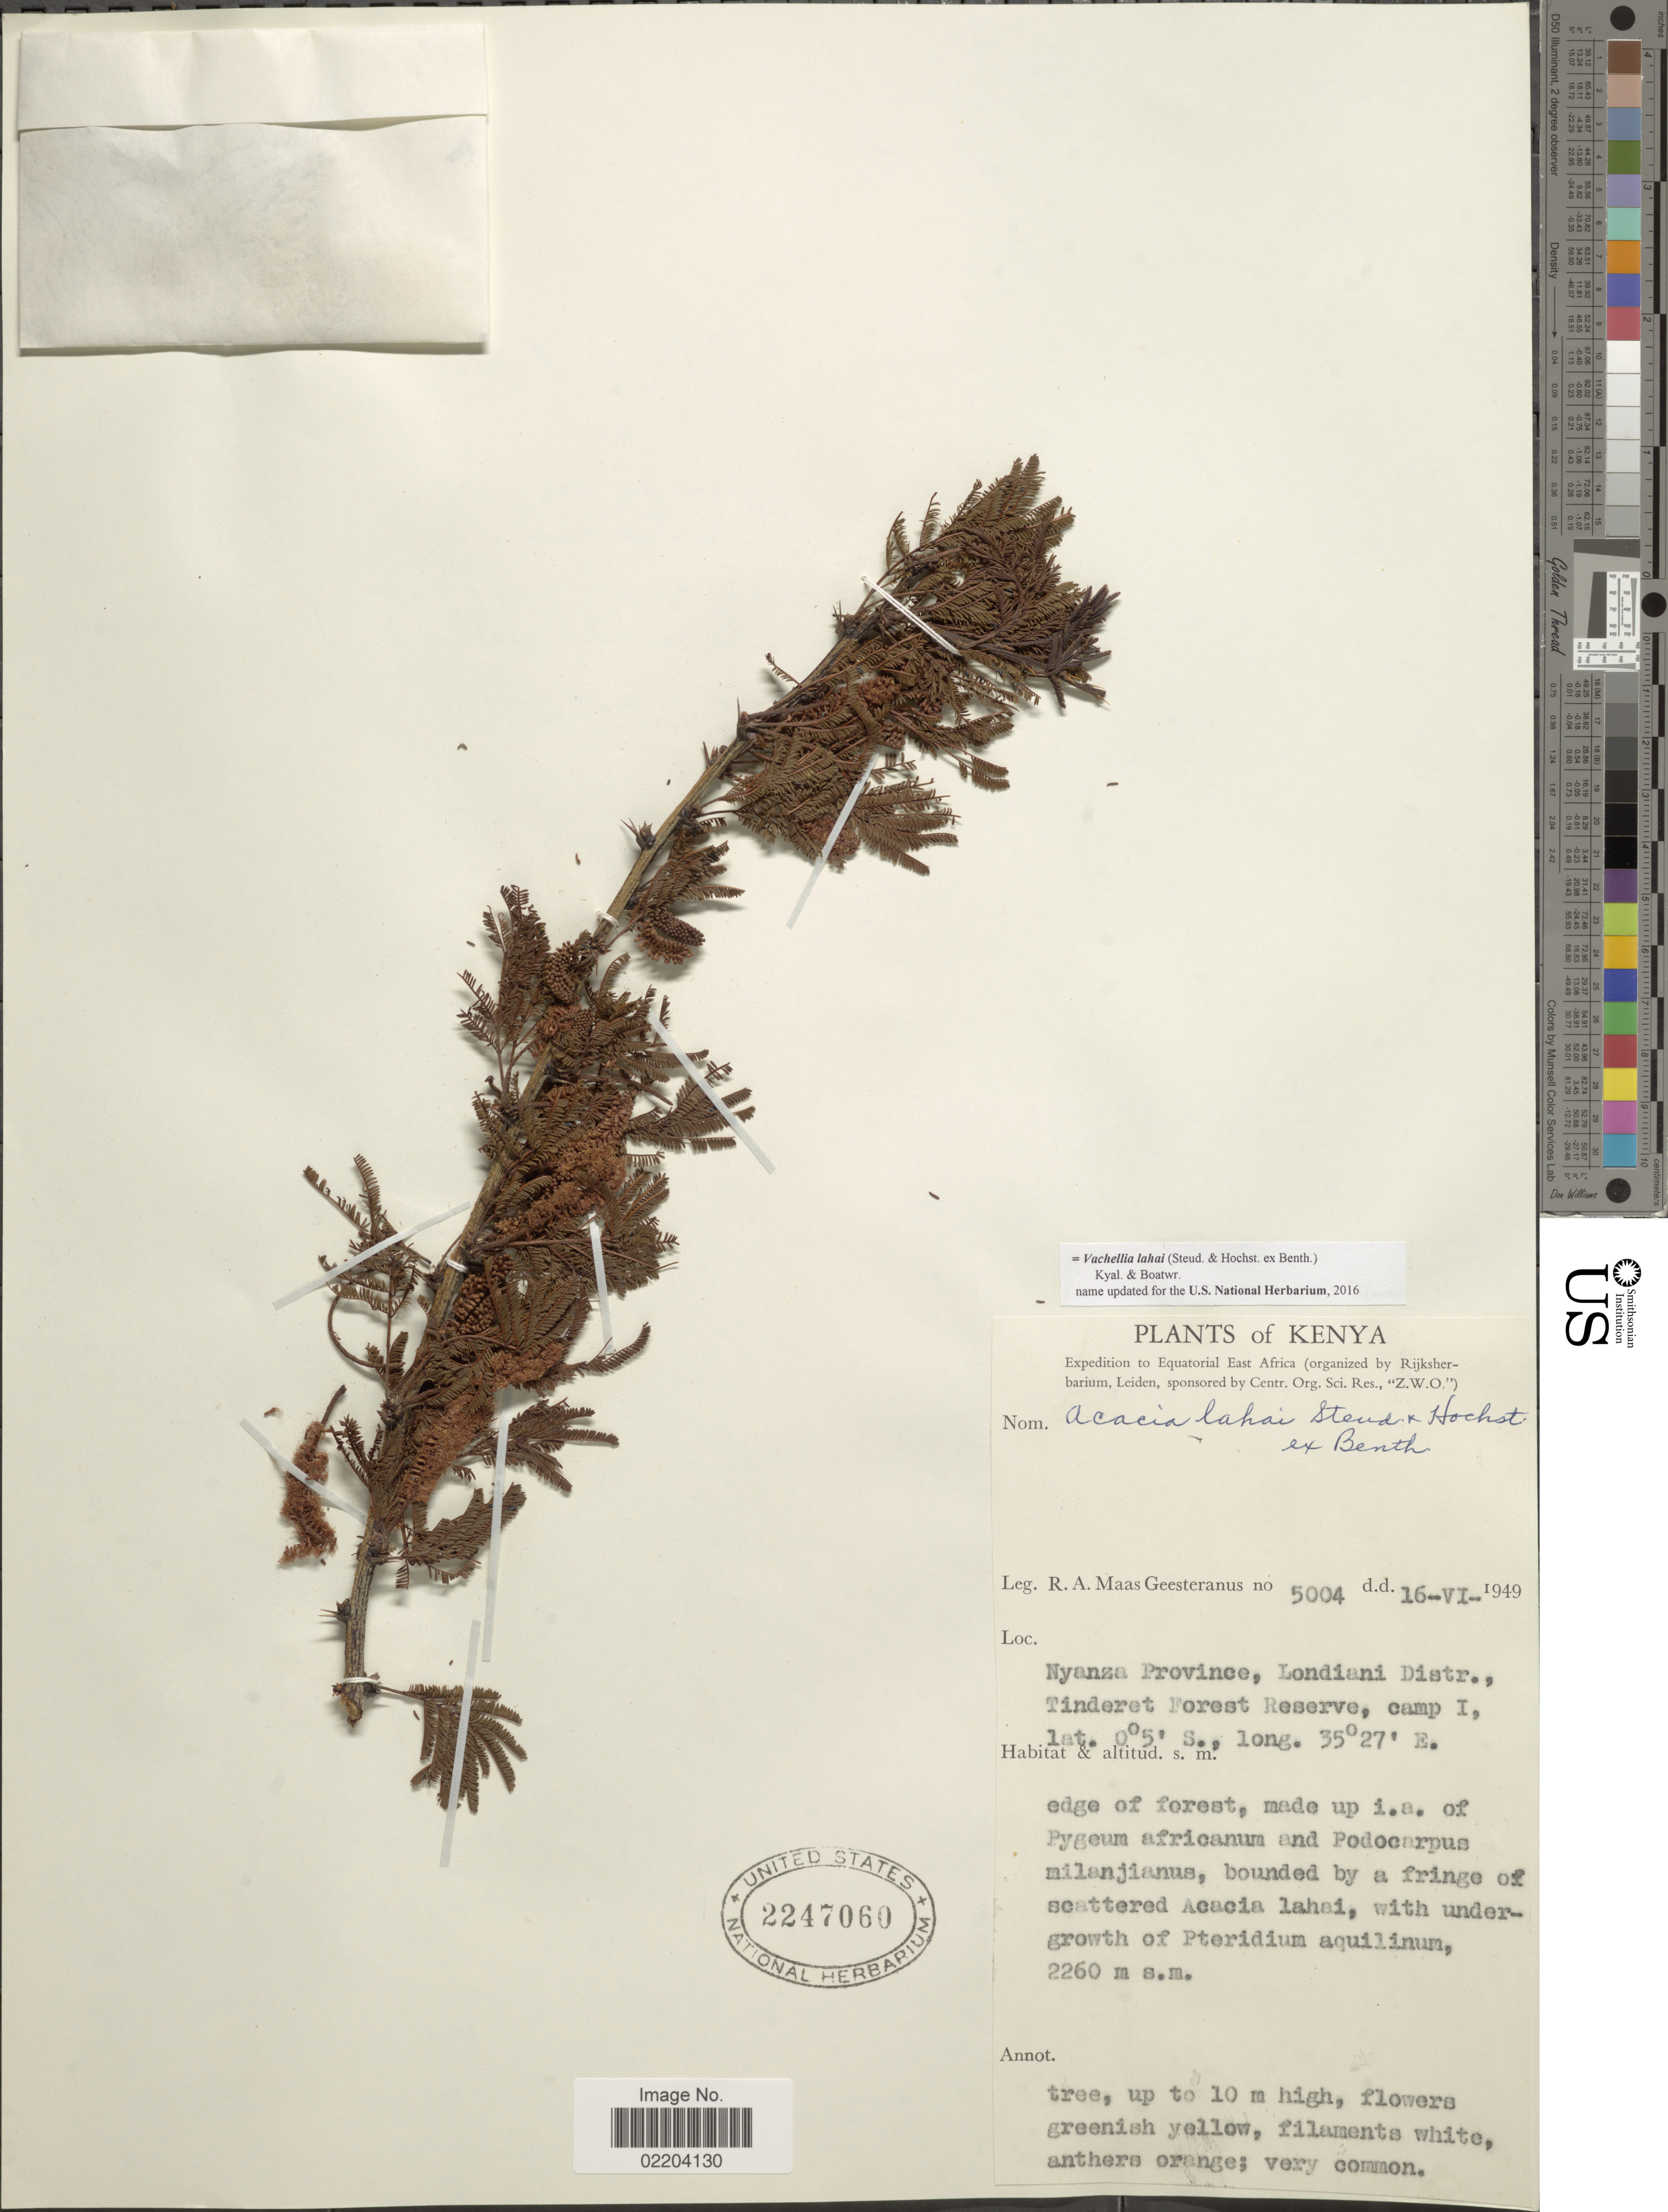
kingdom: Plantae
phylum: Tracheophyta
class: Magnoliopsida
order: Fabales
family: Fabaceae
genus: Vachellia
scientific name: Vachellia lahai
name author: (Steud. & Hochst. ex Benth.) Kyal. & Boatwr.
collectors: R. A. Maas Geesteranus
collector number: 5004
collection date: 1949-06-16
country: Kenya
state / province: Kericho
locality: Nyanza Province, Londiani Distr., Tinderet Forest Reserve, camp I.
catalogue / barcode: US 2247060